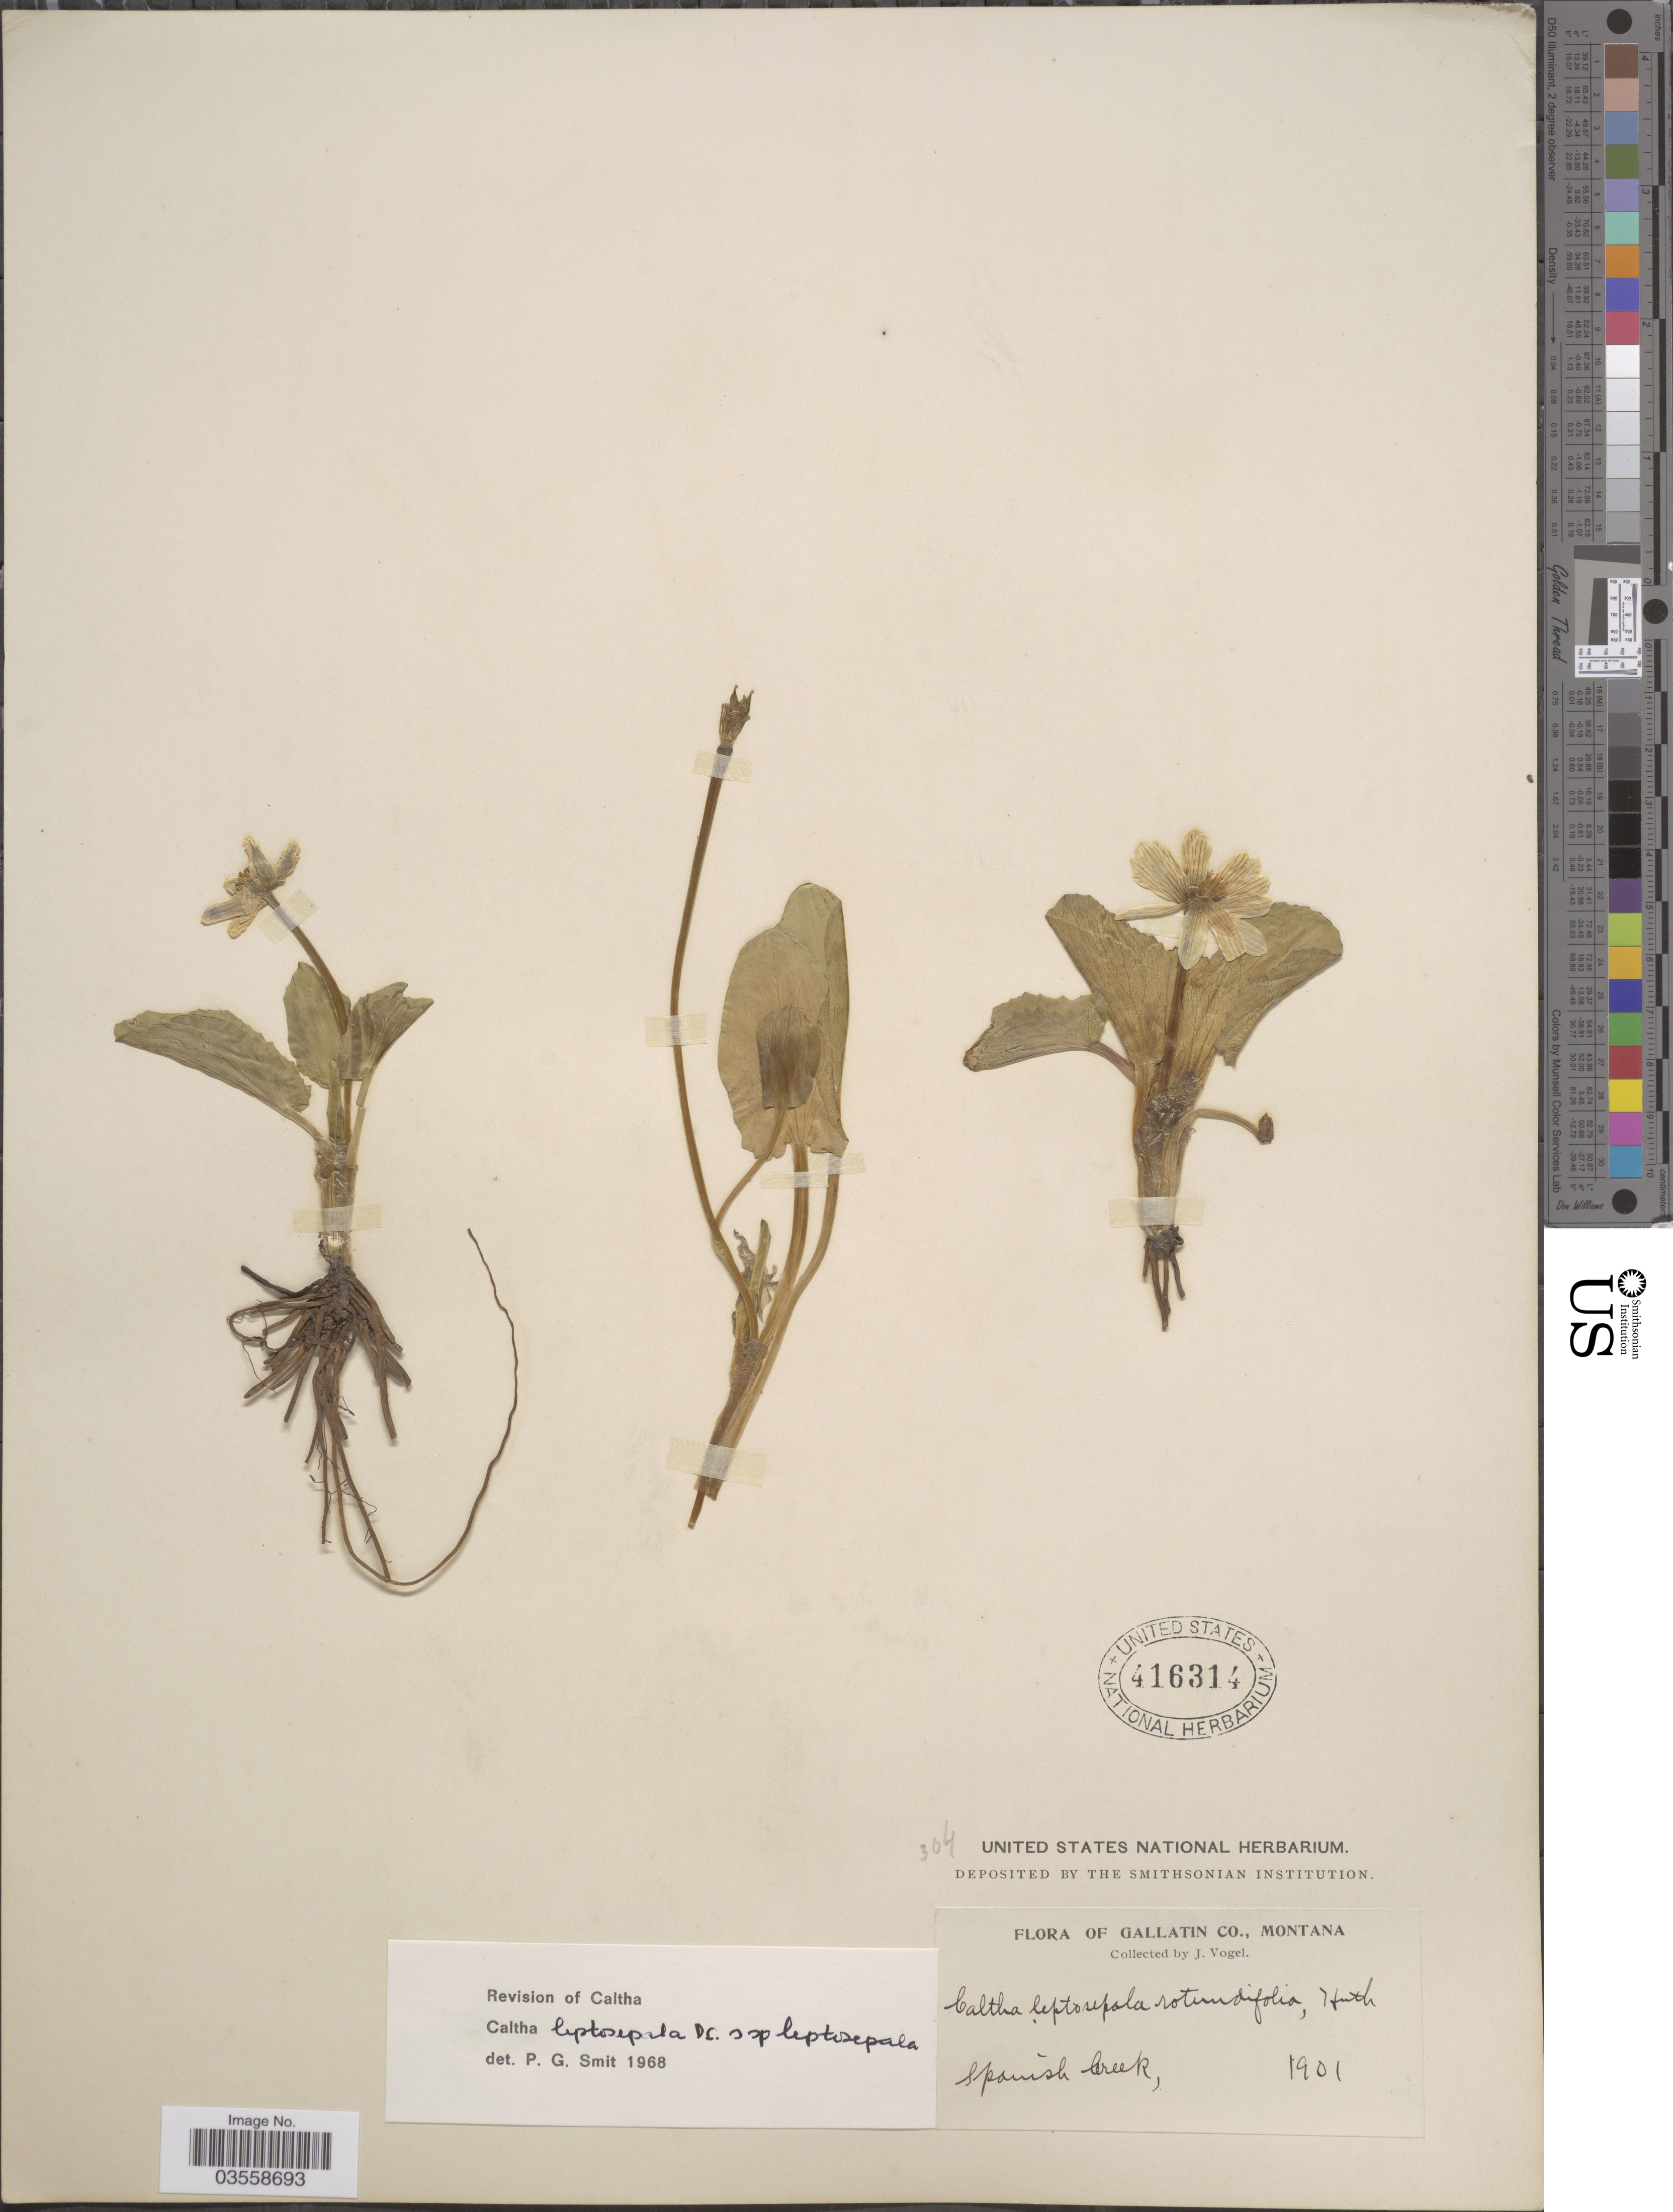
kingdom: Plantae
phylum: Tracheophyta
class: Magnoliopsida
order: Ranunculales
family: Ranunculaceae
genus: Caltha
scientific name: Caltha leptosepala subsp. leptosepala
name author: DC.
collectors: J. Vogel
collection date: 1901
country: United States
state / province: Montana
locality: Gallatin Co. Spanish Creek.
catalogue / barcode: US 416314